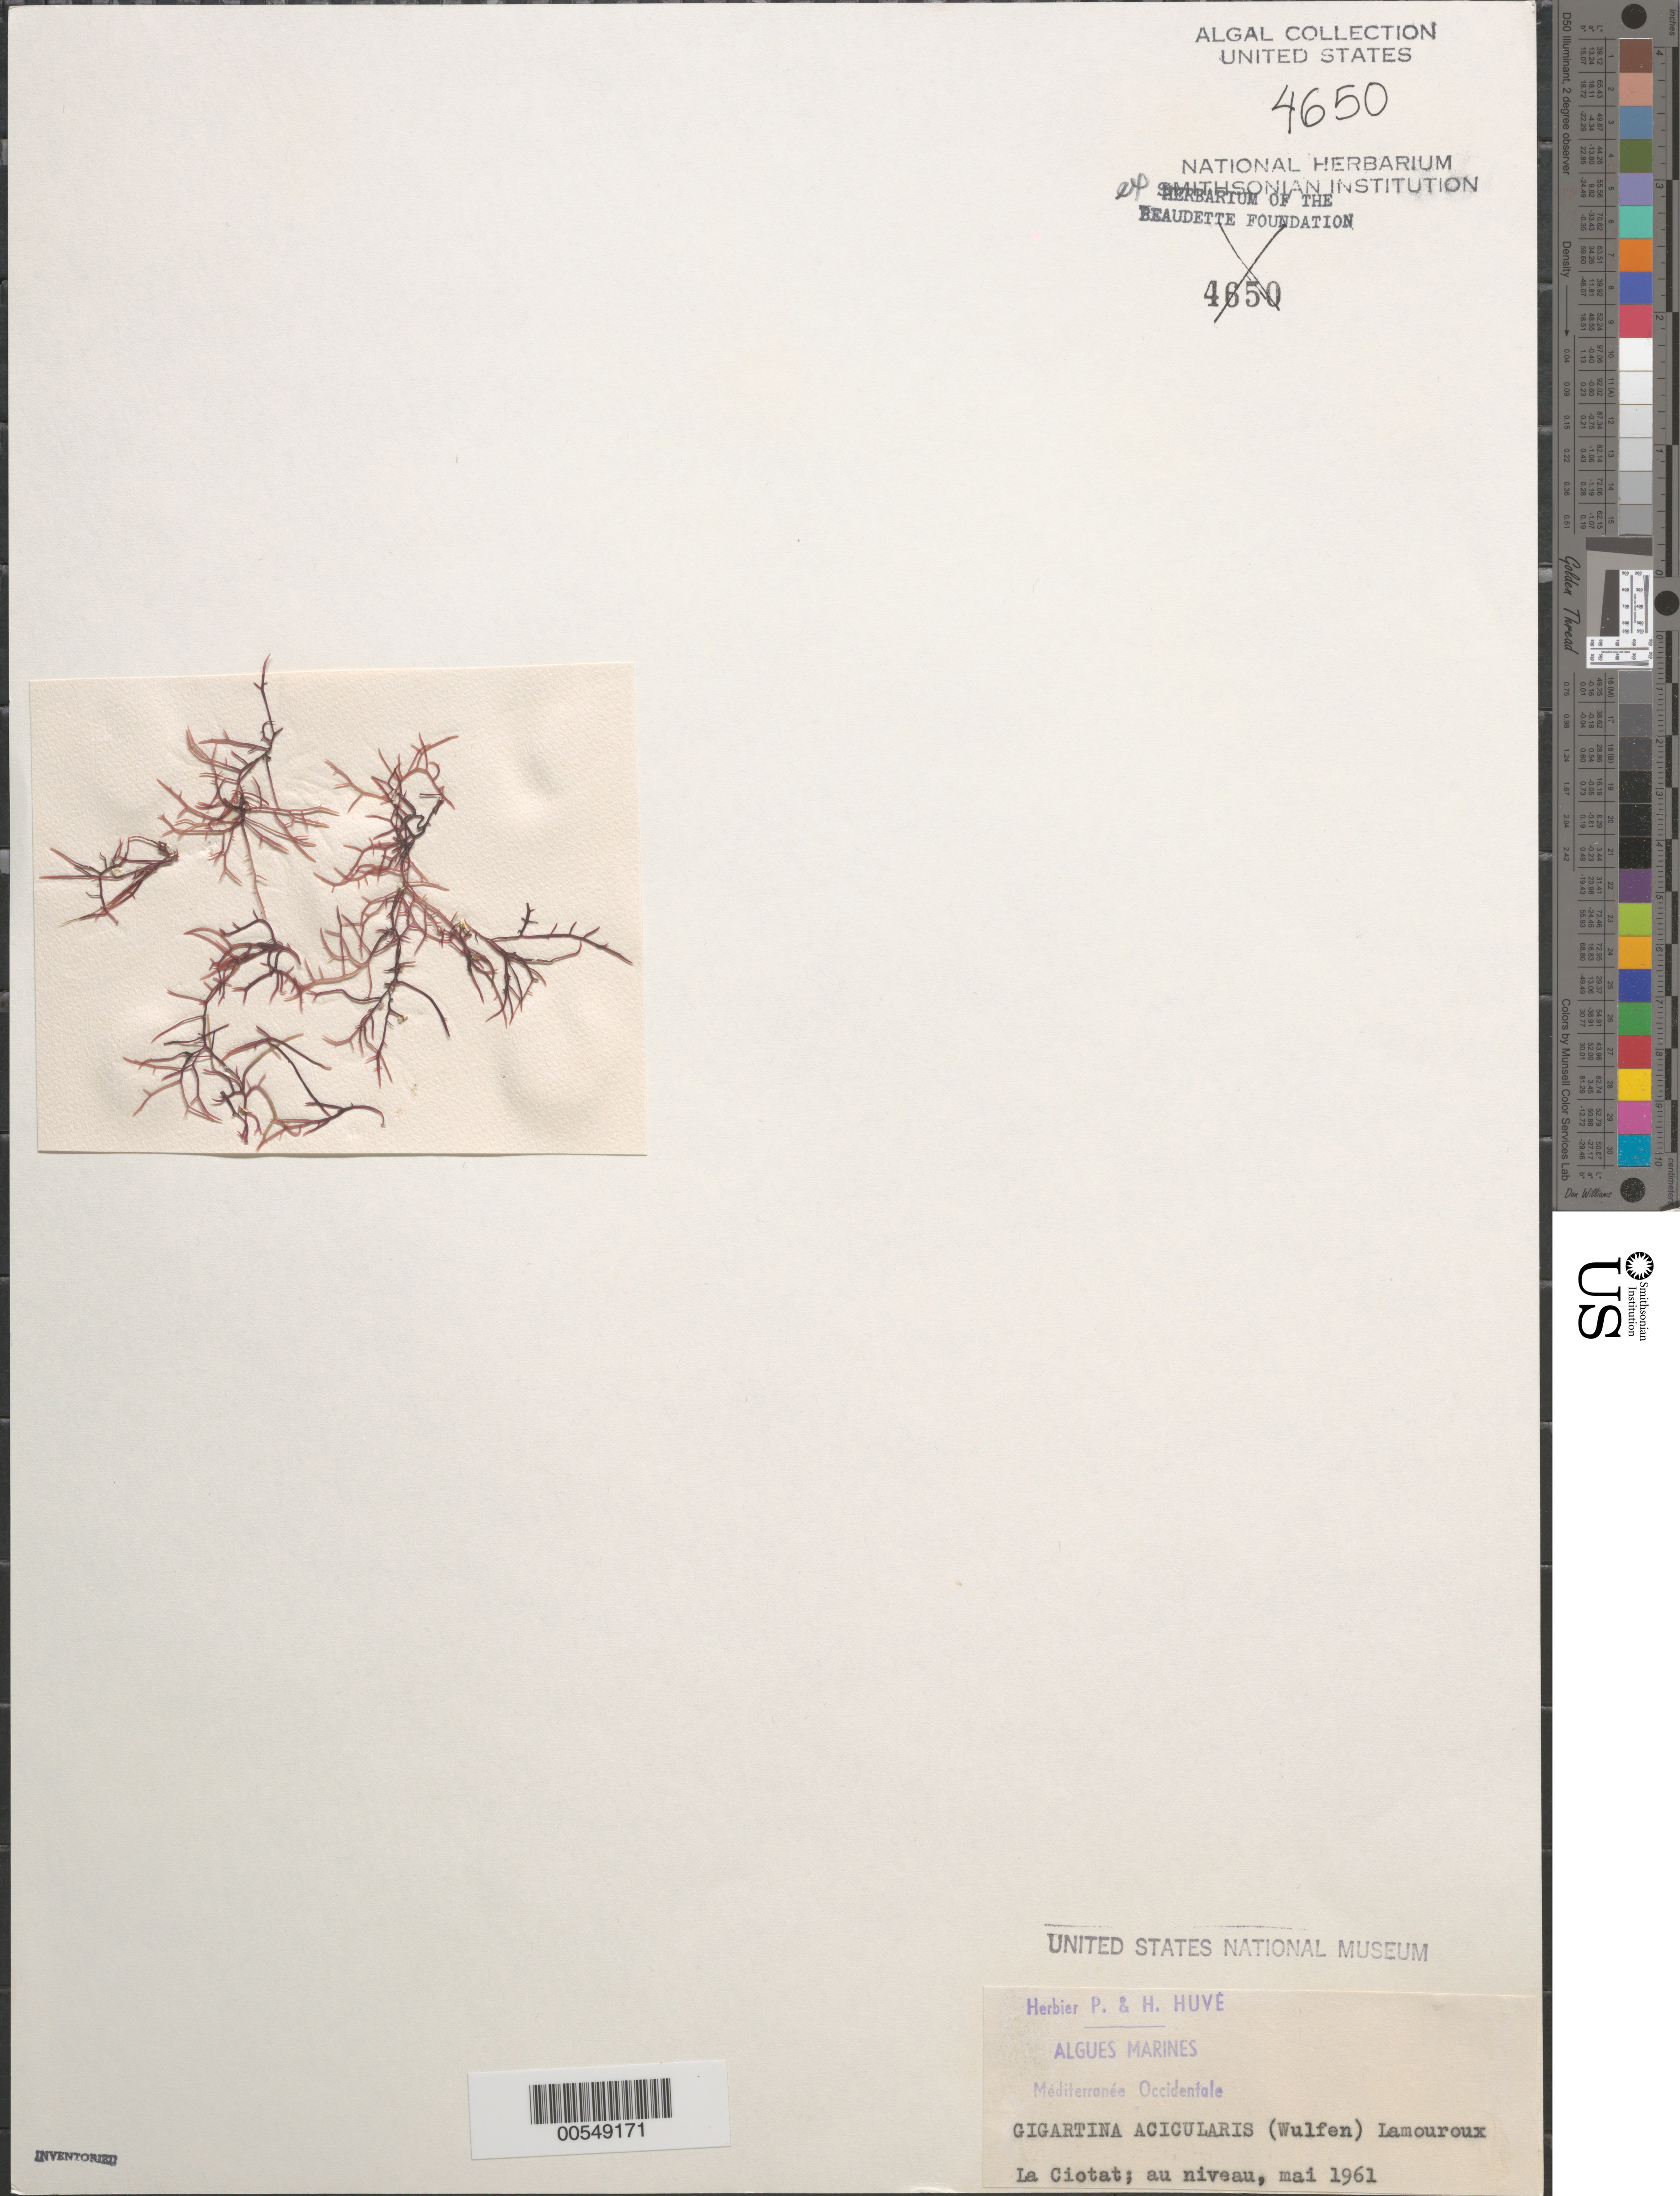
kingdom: Plantae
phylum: Rhodophyta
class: Florideophyceae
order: Gigartinales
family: Gigartinaceae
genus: Chondracanthus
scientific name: Chondracanthus acicularis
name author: (Roth) Fredericq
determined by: Algae name updating Project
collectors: P. Huve & H. Huve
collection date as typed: May 1961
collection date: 1961-05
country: France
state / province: Provence-Alpes-Côte d'Azur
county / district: Bouches-du-Rhône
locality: La Ciotat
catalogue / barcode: US 4650